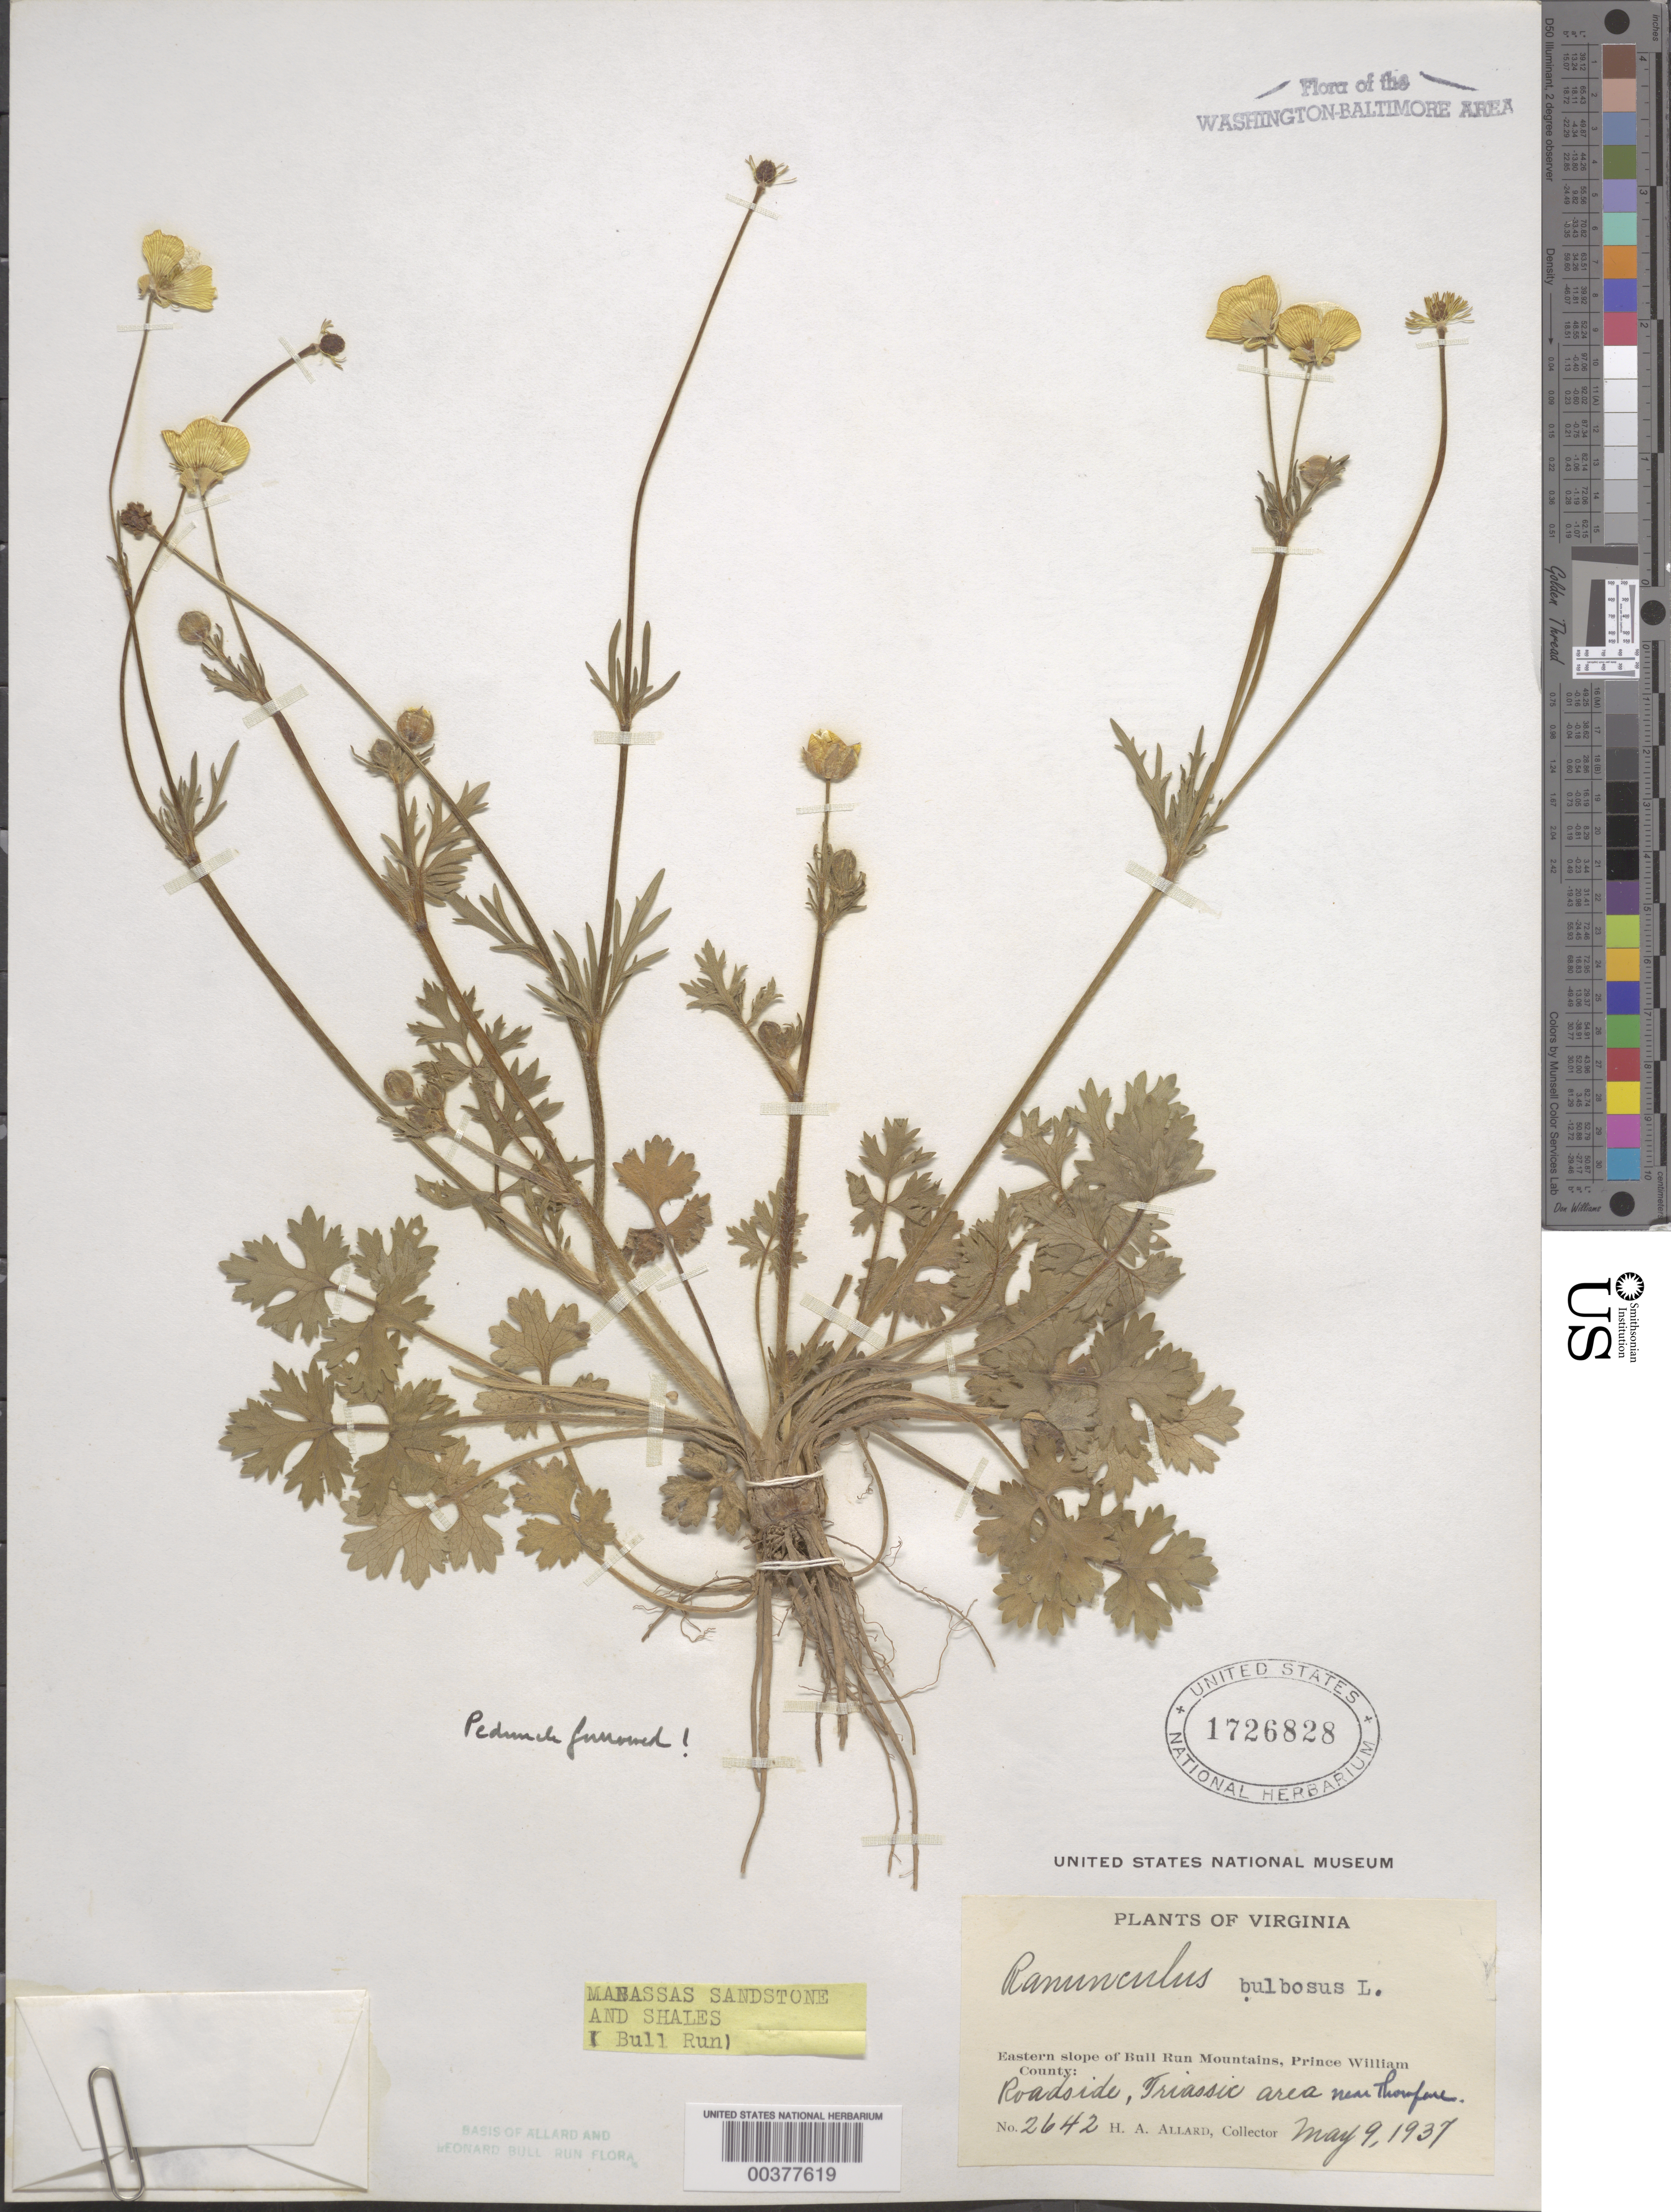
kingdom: Plantae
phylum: Tracheophyta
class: Magnoliopsida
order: Ranunculales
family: Ranunculaceae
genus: Ranunculus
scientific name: Ranunculus bulbosus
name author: L.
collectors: H. A. Allard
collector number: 2642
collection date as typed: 09 May 1937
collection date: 1937-05-09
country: United States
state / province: Virginia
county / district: Prince William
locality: Thorofare vicinity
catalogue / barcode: US 1726828